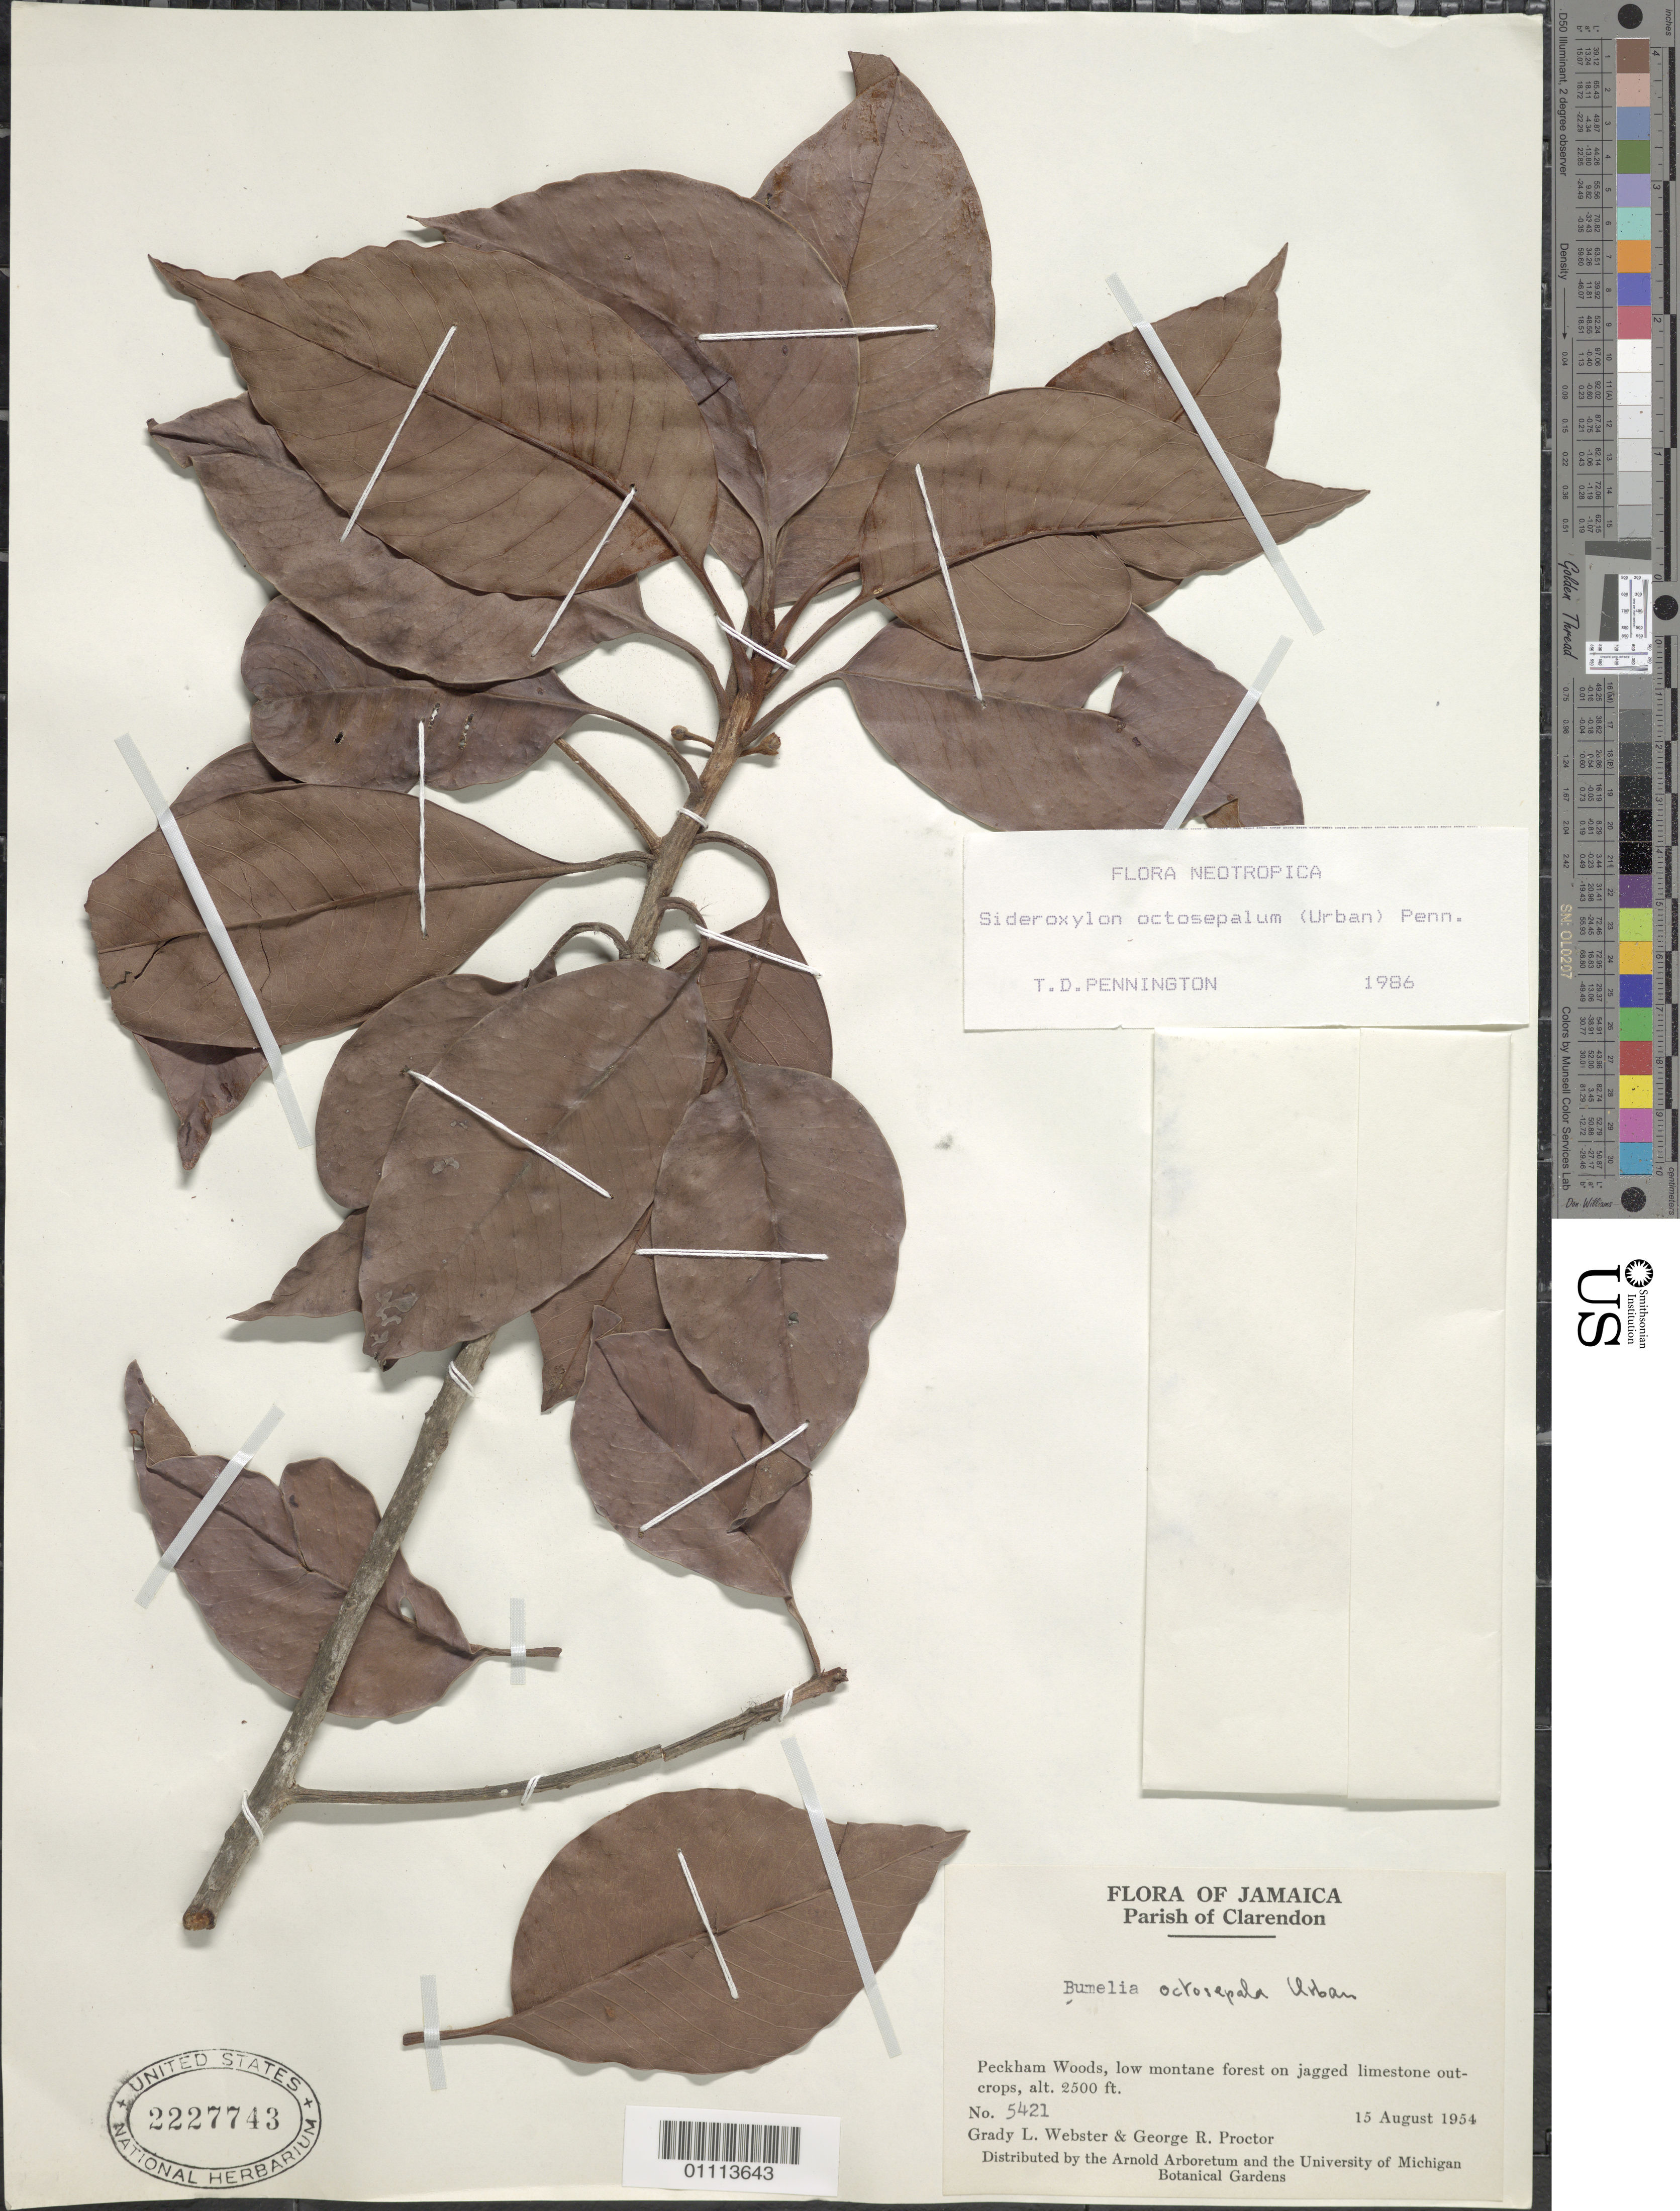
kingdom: Plantae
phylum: Tracheophyta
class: Magnoliopsida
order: Ericales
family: Sapotaceae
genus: Sideroxylon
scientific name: Sideroxylon octosepalum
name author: (Urb.) T.D. Penn.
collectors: G. L. Webster & G. R. Proctor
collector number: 5421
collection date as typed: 15 Aug 1954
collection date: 1954-08-15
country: Jamaica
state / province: Clarendon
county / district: Peckham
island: Jamaica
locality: Peckham Woods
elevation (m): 762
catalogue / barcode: US 2227743